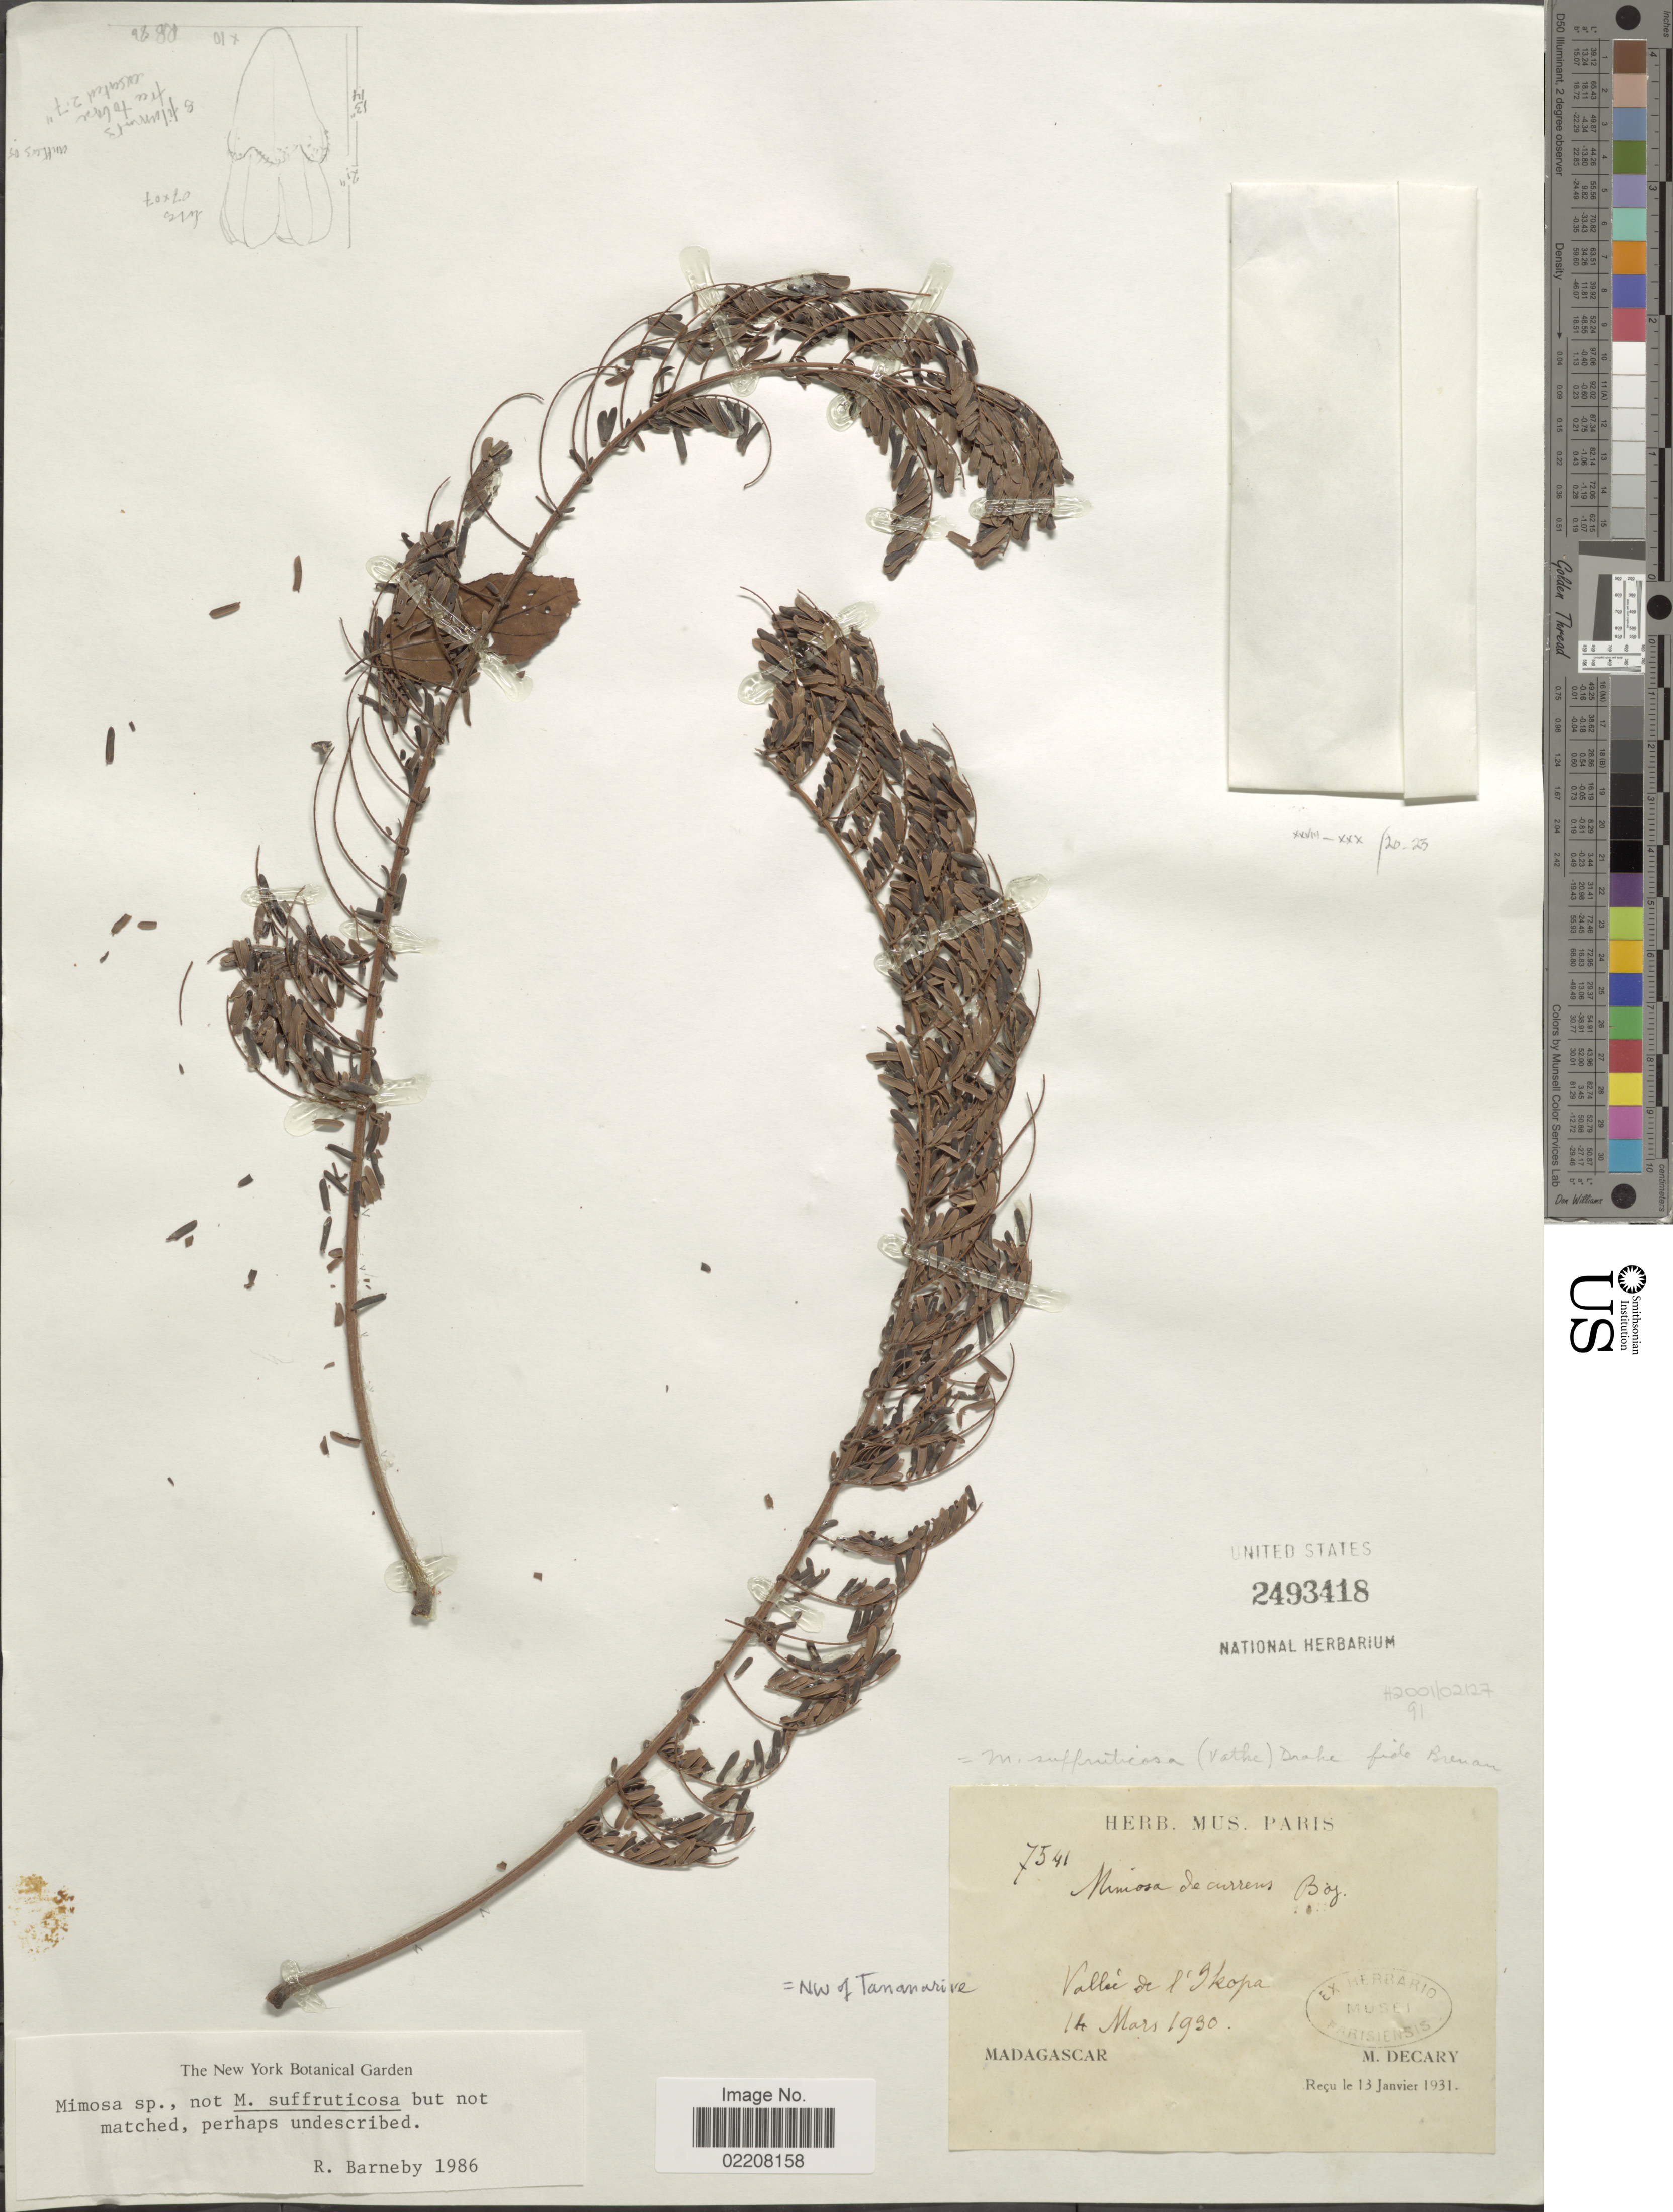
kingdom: Plantae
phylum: Tracheophyta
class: Magnoliopsida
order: Fabales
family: Fabaceae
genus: Mimosa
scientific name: Mimosa sp.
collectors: R. Decary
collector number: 7541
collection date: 1930-03-14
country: Madagascar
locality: NW of Tananarive. Valleé de l'Skopa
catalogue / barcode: US 2493418